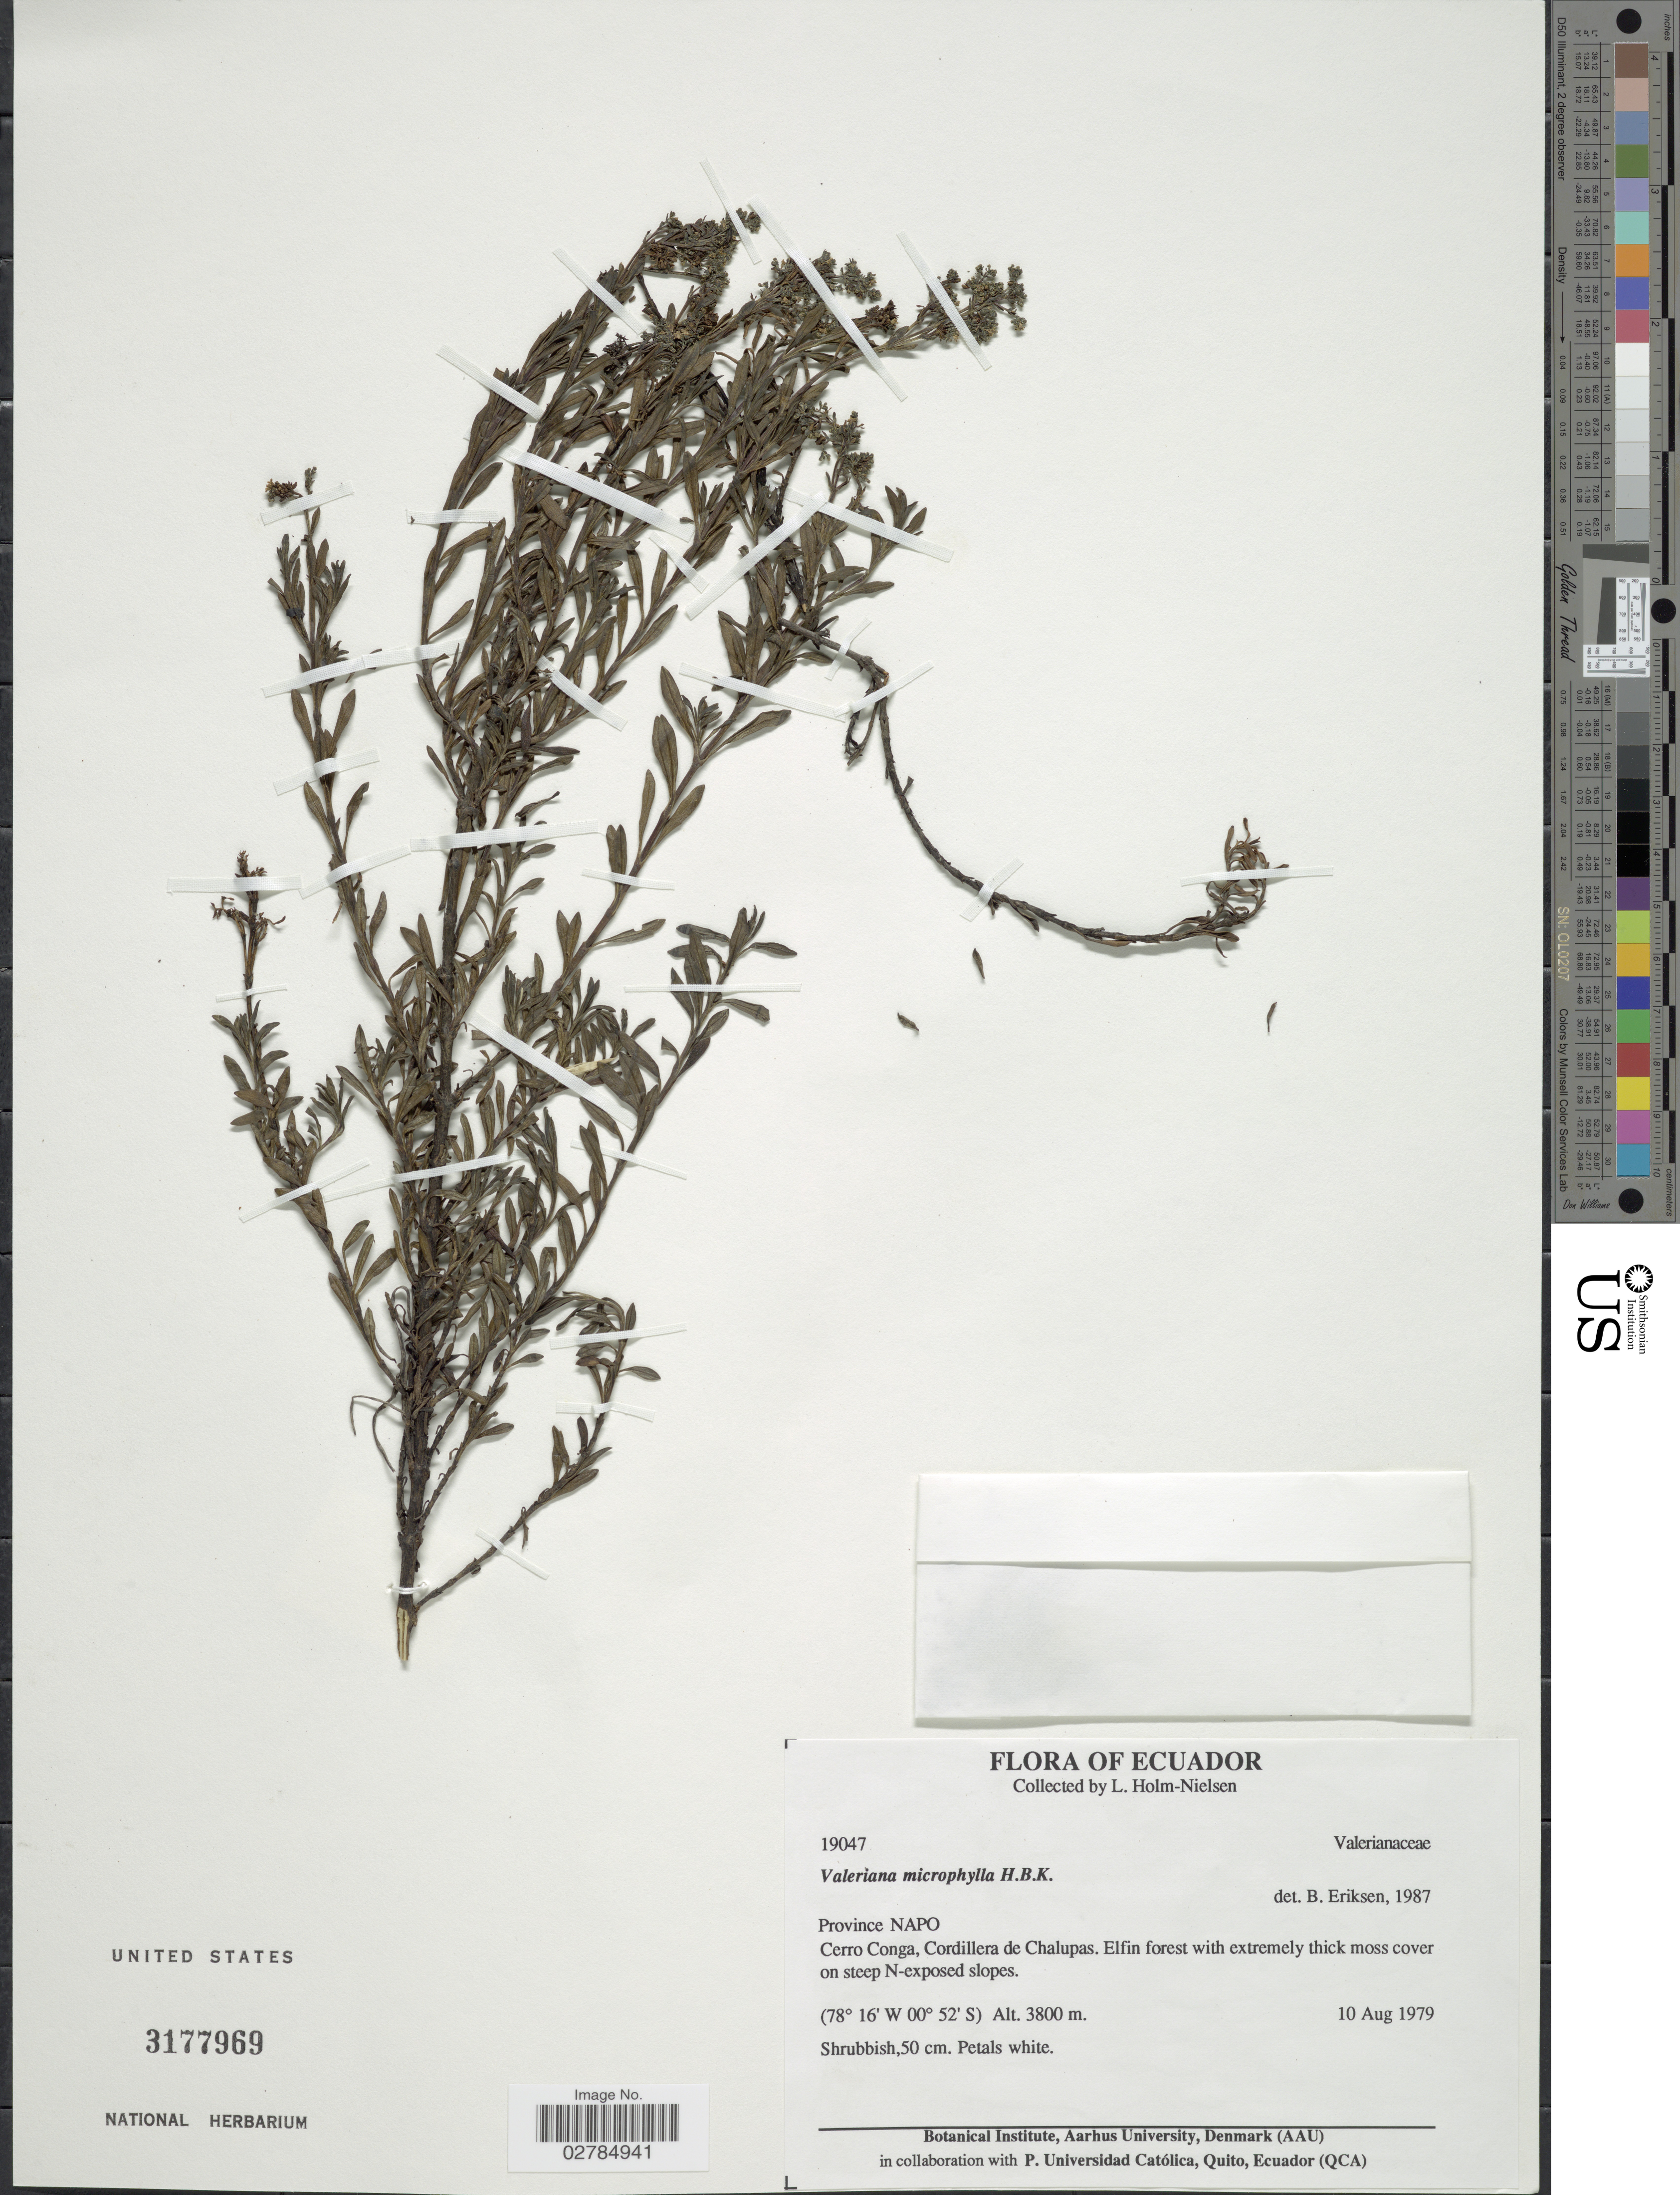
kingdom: Plantae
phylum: Tracheophyta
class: Magnoliopsida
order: Dipsacales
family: Caprifoliaceae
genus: Valeriana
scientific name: Valeriana microphylla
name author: Kunth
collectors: L. Holm-Nielsen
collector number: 19047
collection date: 1979-08-10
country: Ecuador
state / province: Napo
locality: Cerro Conga, Cordillera de Chalupas.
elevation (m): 3800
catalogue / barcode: US 3177969